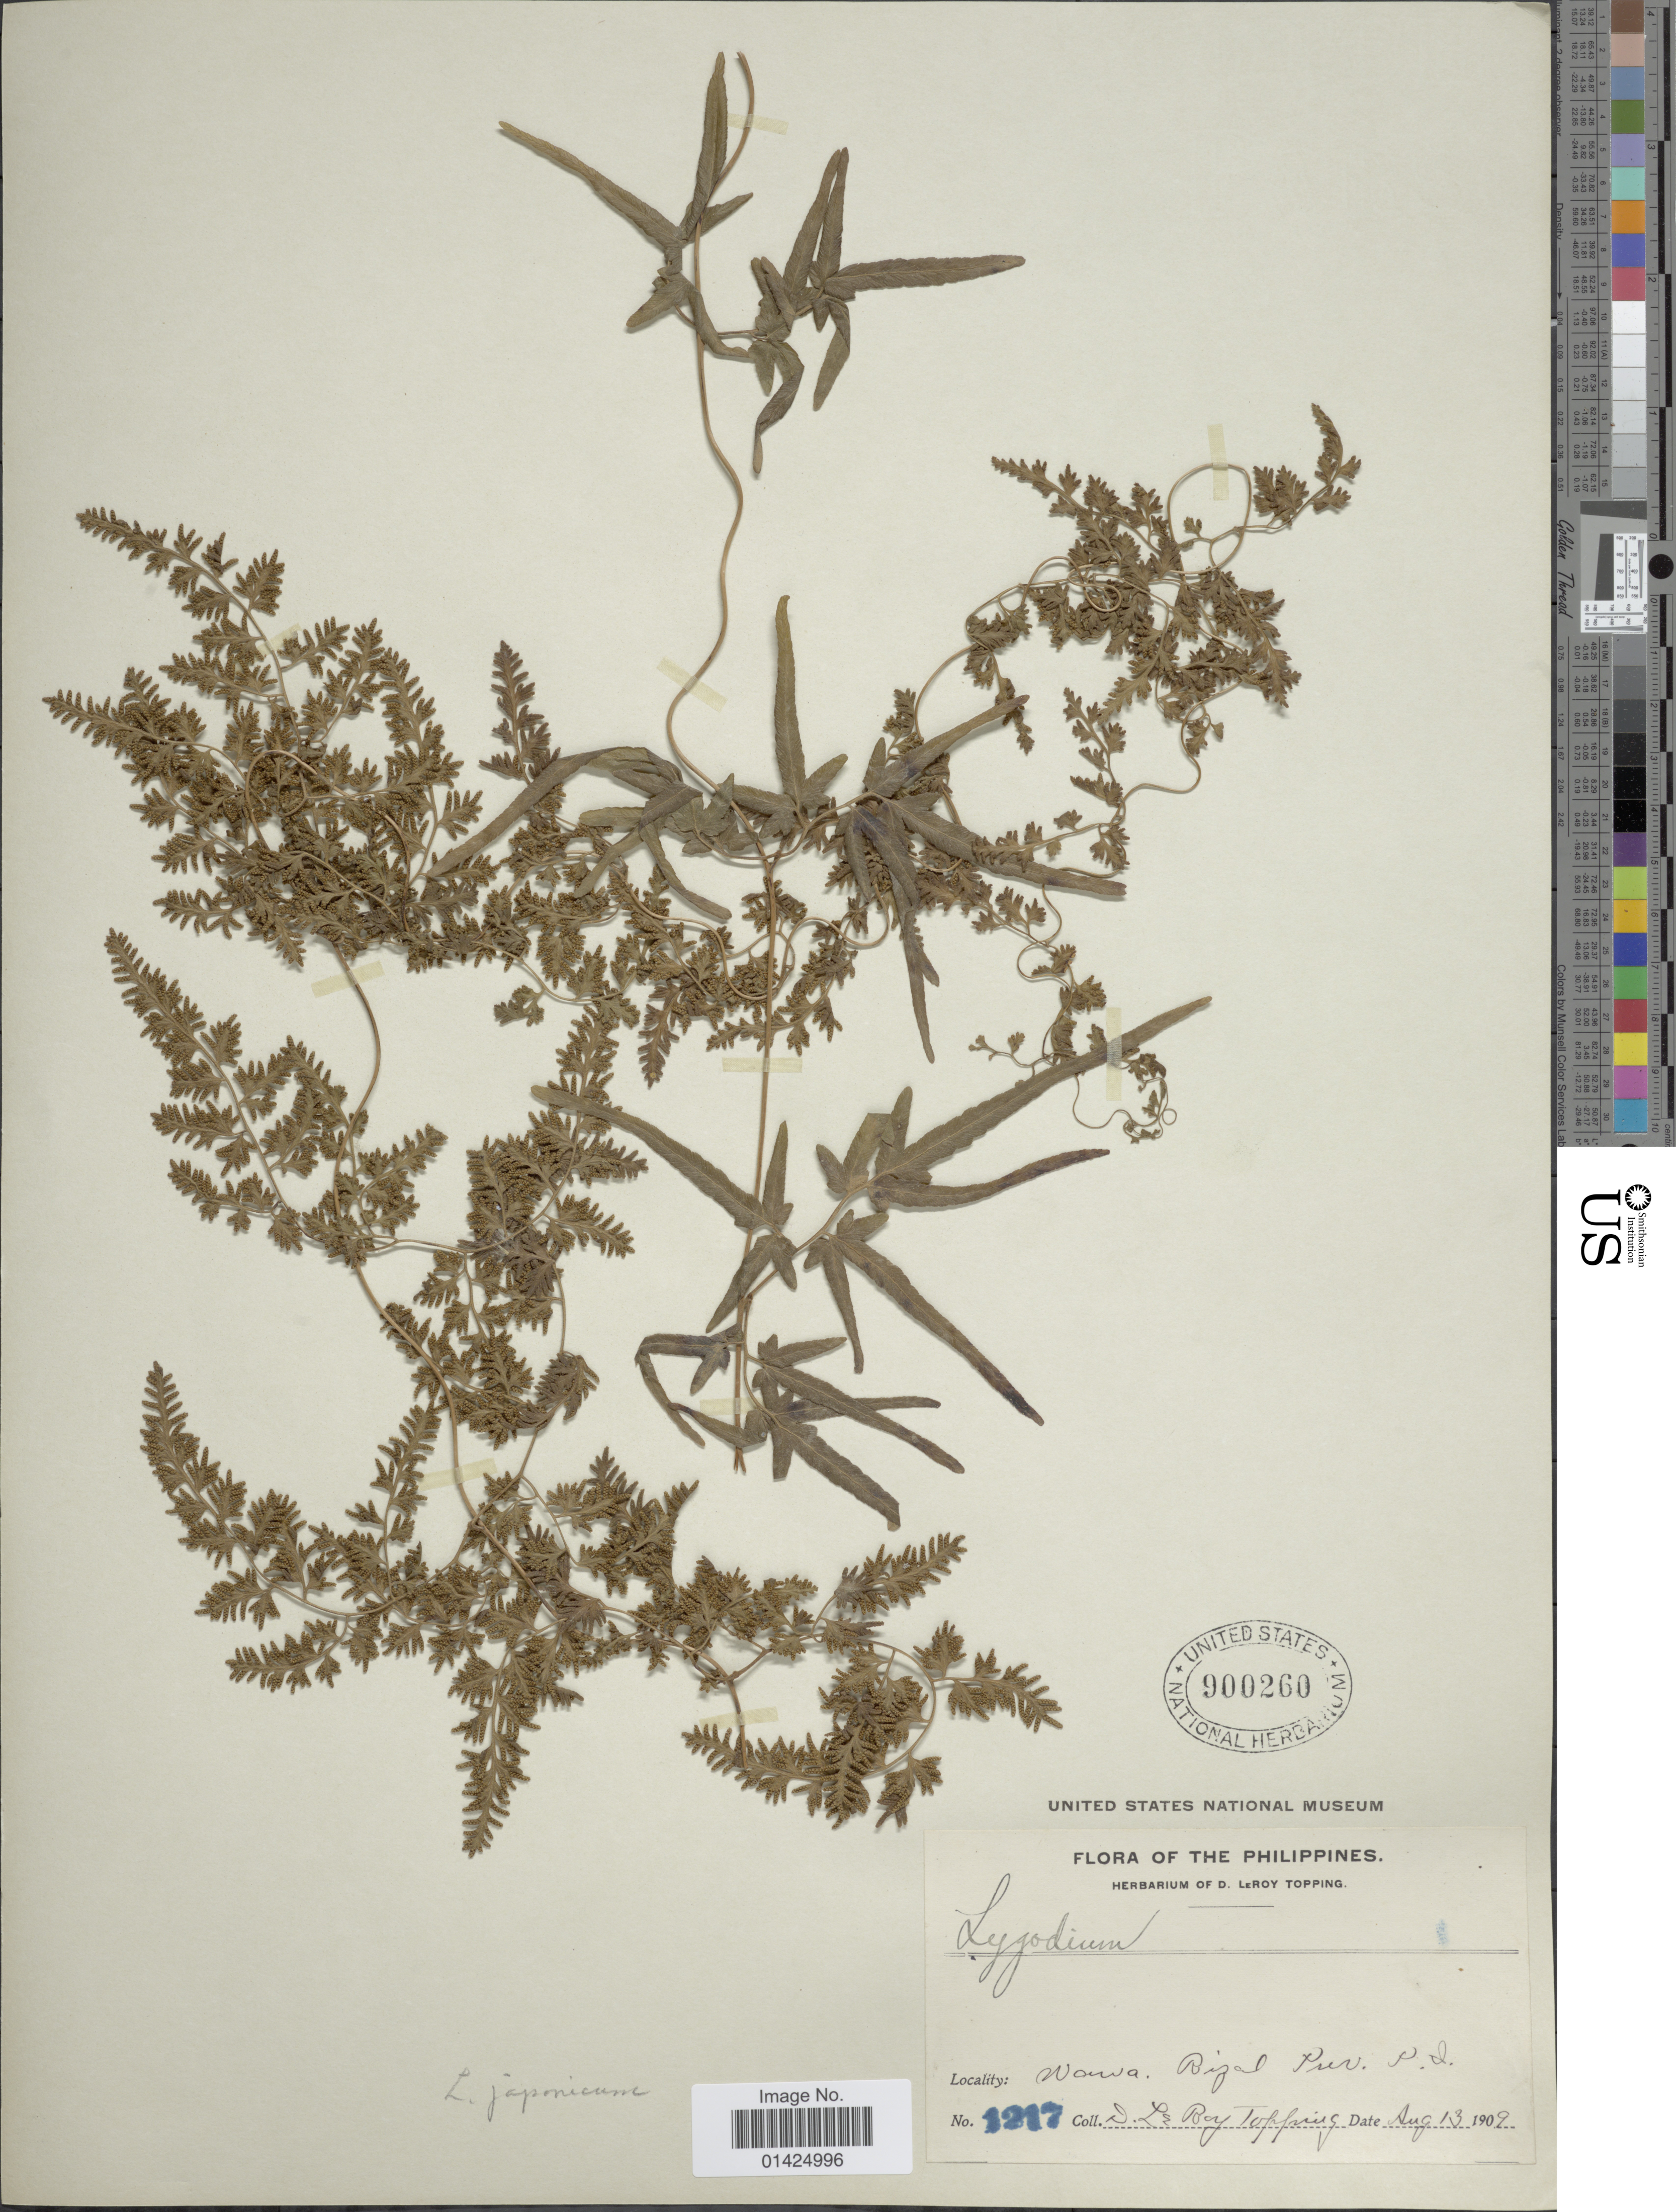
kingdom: Plantae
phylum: Tracheophyta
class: Polypodiopsida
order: Schizaeales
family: Lygodiaceae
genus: Lygodium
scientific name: Lygodium japonicum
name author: (Thunb.) Sw.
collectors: D. L. Topping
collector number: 1217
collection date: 1909-08-13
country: Philippines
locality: Wanua, Bizal, Pur P.d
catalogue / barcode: US 900260